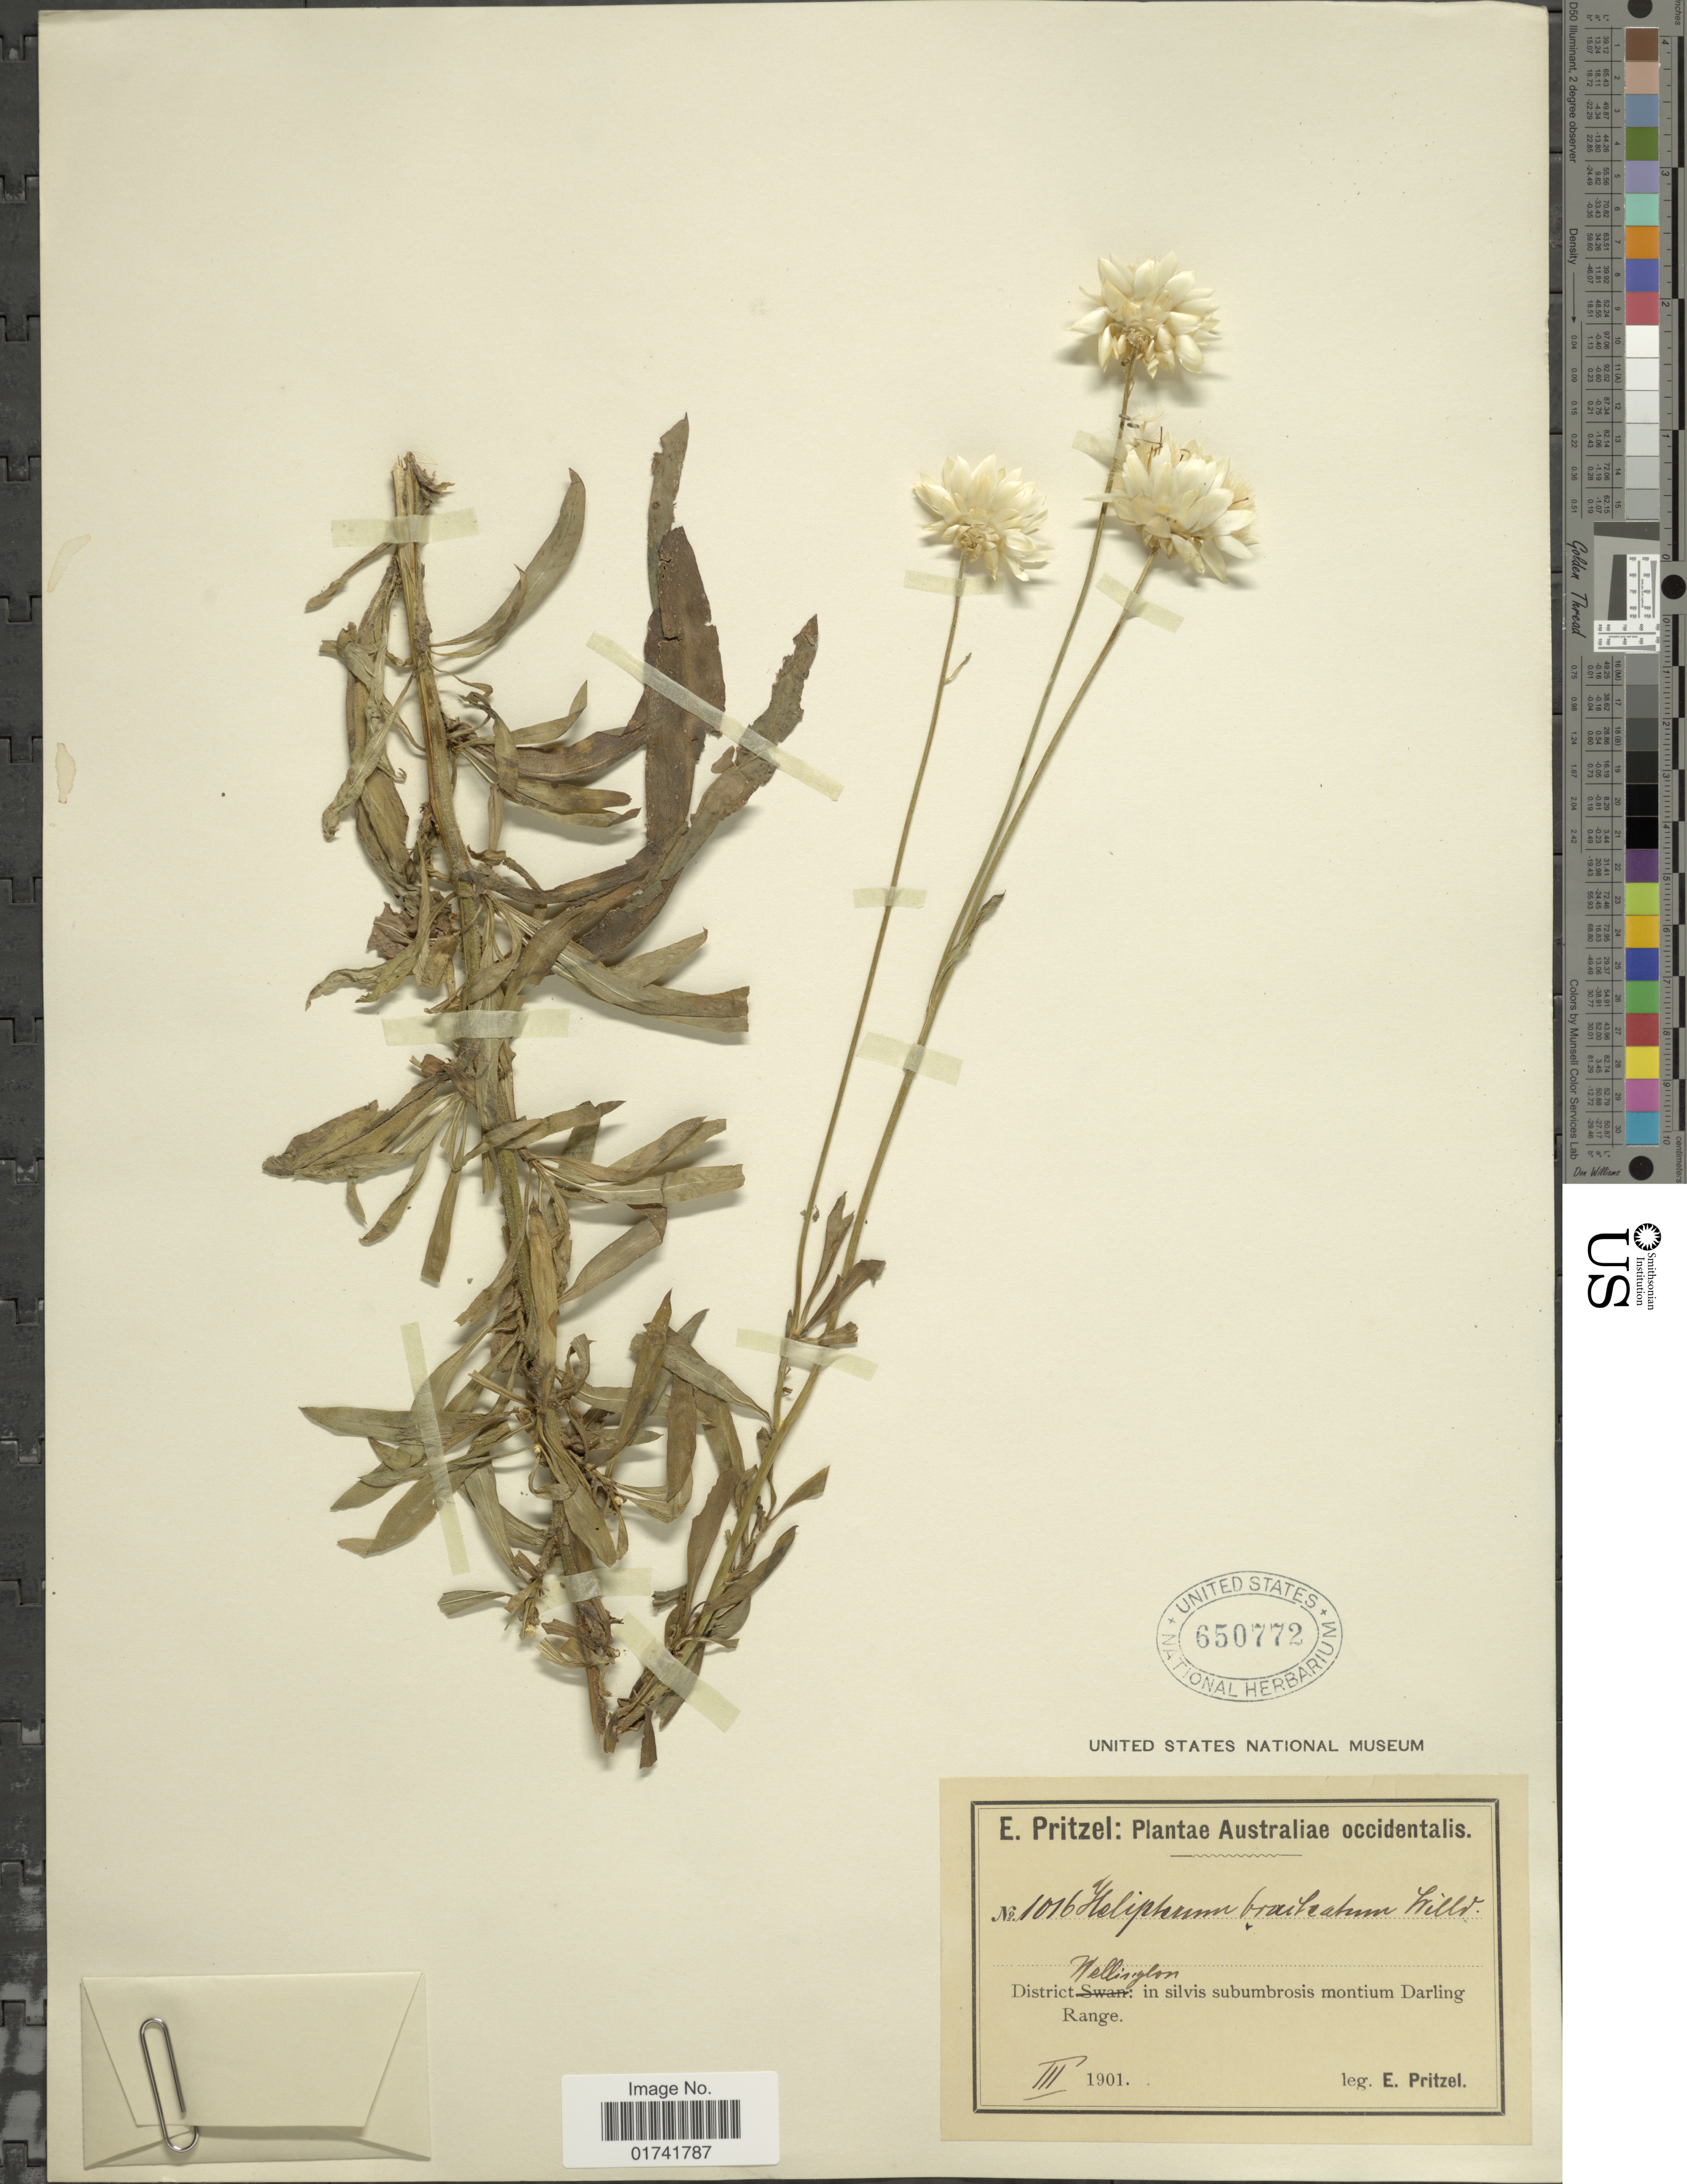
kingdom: Plantae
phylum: Tracheophyta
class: Magnoliopsida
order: Asterales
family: Asteraceae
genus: Xerochrysum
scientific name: Xerochrysum macranthum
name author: (Benth.) Paul G. Wilson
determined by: Lander, N. S.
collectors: E. G. Pritzel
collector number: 1016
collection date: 1901-03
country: Australia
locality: District Wellington: in silvis subumbrosis montium Darling Range.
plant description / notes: See the duplicate specimen in Australasian Virtual Herbarium, 2026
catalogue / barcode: US 650772